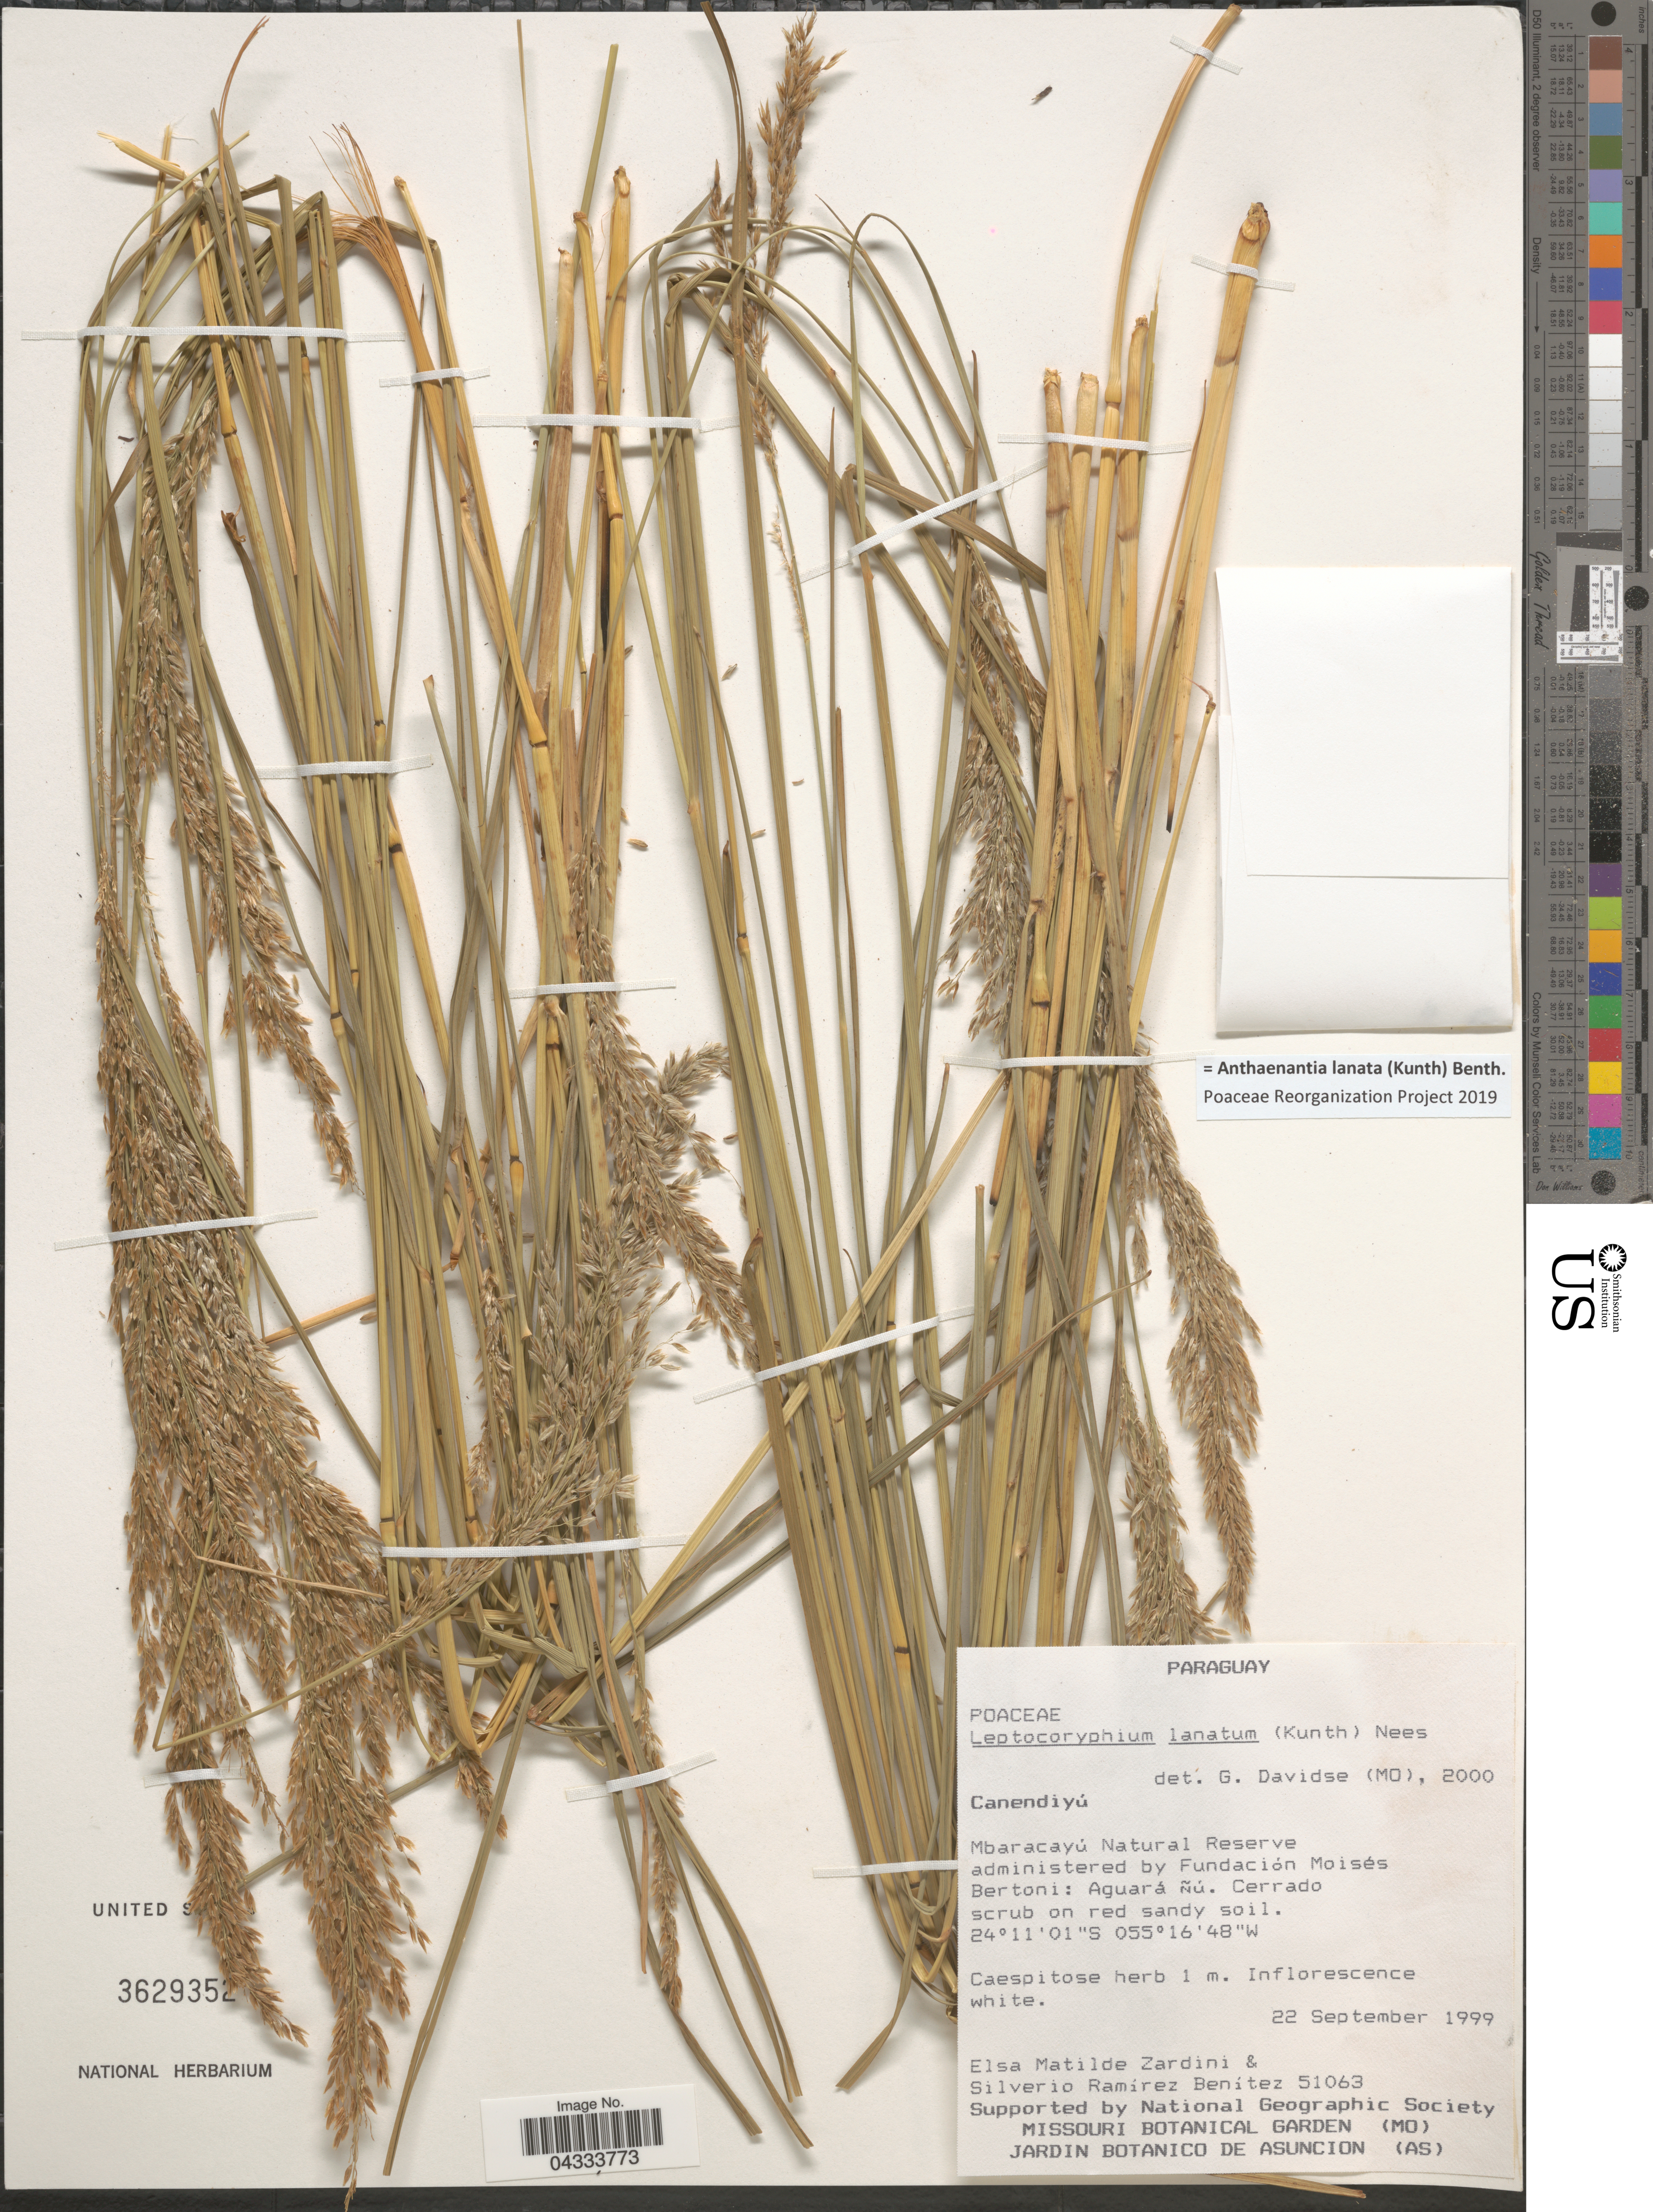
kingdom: Plantae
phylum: Tracheophyta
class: Liliopsida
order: Poales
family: Poaceae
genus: Anthaenantia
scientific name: Anthaenantia lanata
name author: (Kunth) Benth.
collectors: E. M. Zardini & S. Ramírez Benítez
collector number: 51063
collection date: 1999-09-22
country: Paraguay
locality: Canendiyú. Mbaracayú Natural Reserve administered by Fundación Moisés Bertoni: Aguará ñú.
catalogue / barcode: US 3629352